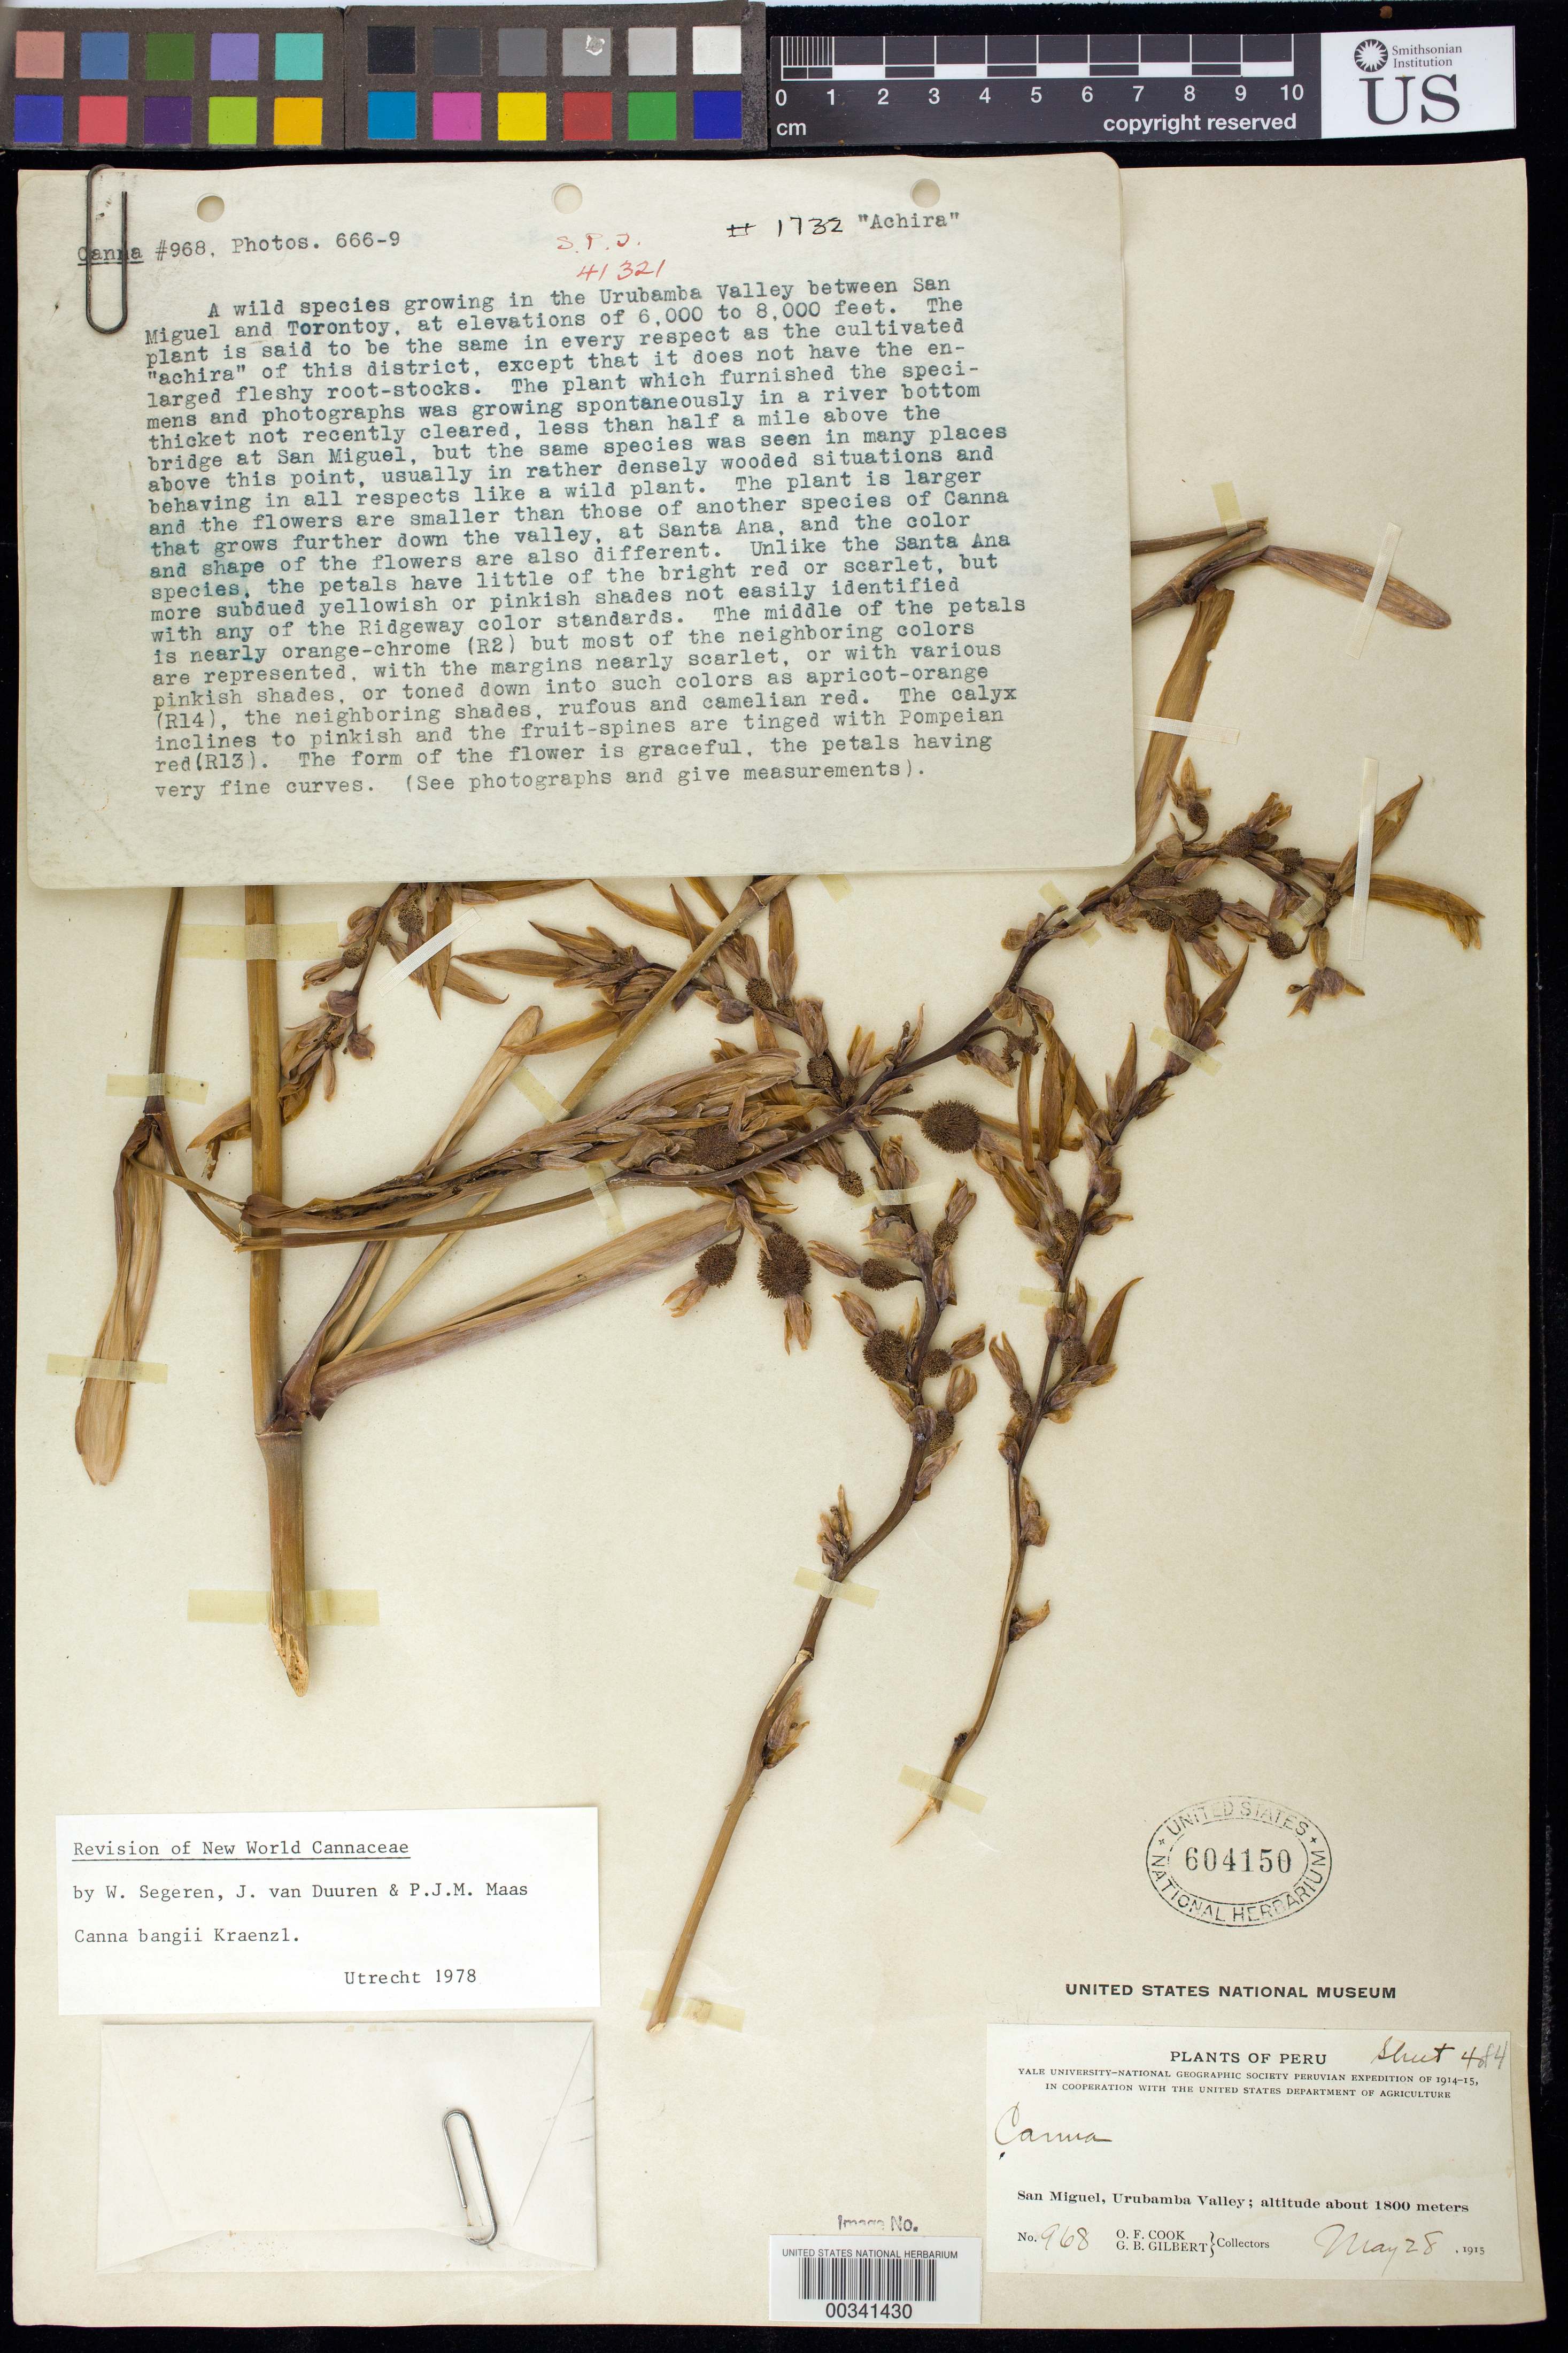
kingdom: Plantae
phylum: Tracheophyta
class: Liliopsida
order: Zingiberales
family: Cannaceae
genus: Canna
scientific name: Canna bangii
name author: Kraenzl. in Engl.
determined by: Segeren, W.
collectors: O. F. Cook & G. B. Gilbert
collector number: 968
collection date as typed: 28 May 1915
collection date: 1915-05-28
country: Peru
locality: San Miguel, Urubamba Valley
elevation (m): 1800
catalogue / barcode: US 604150